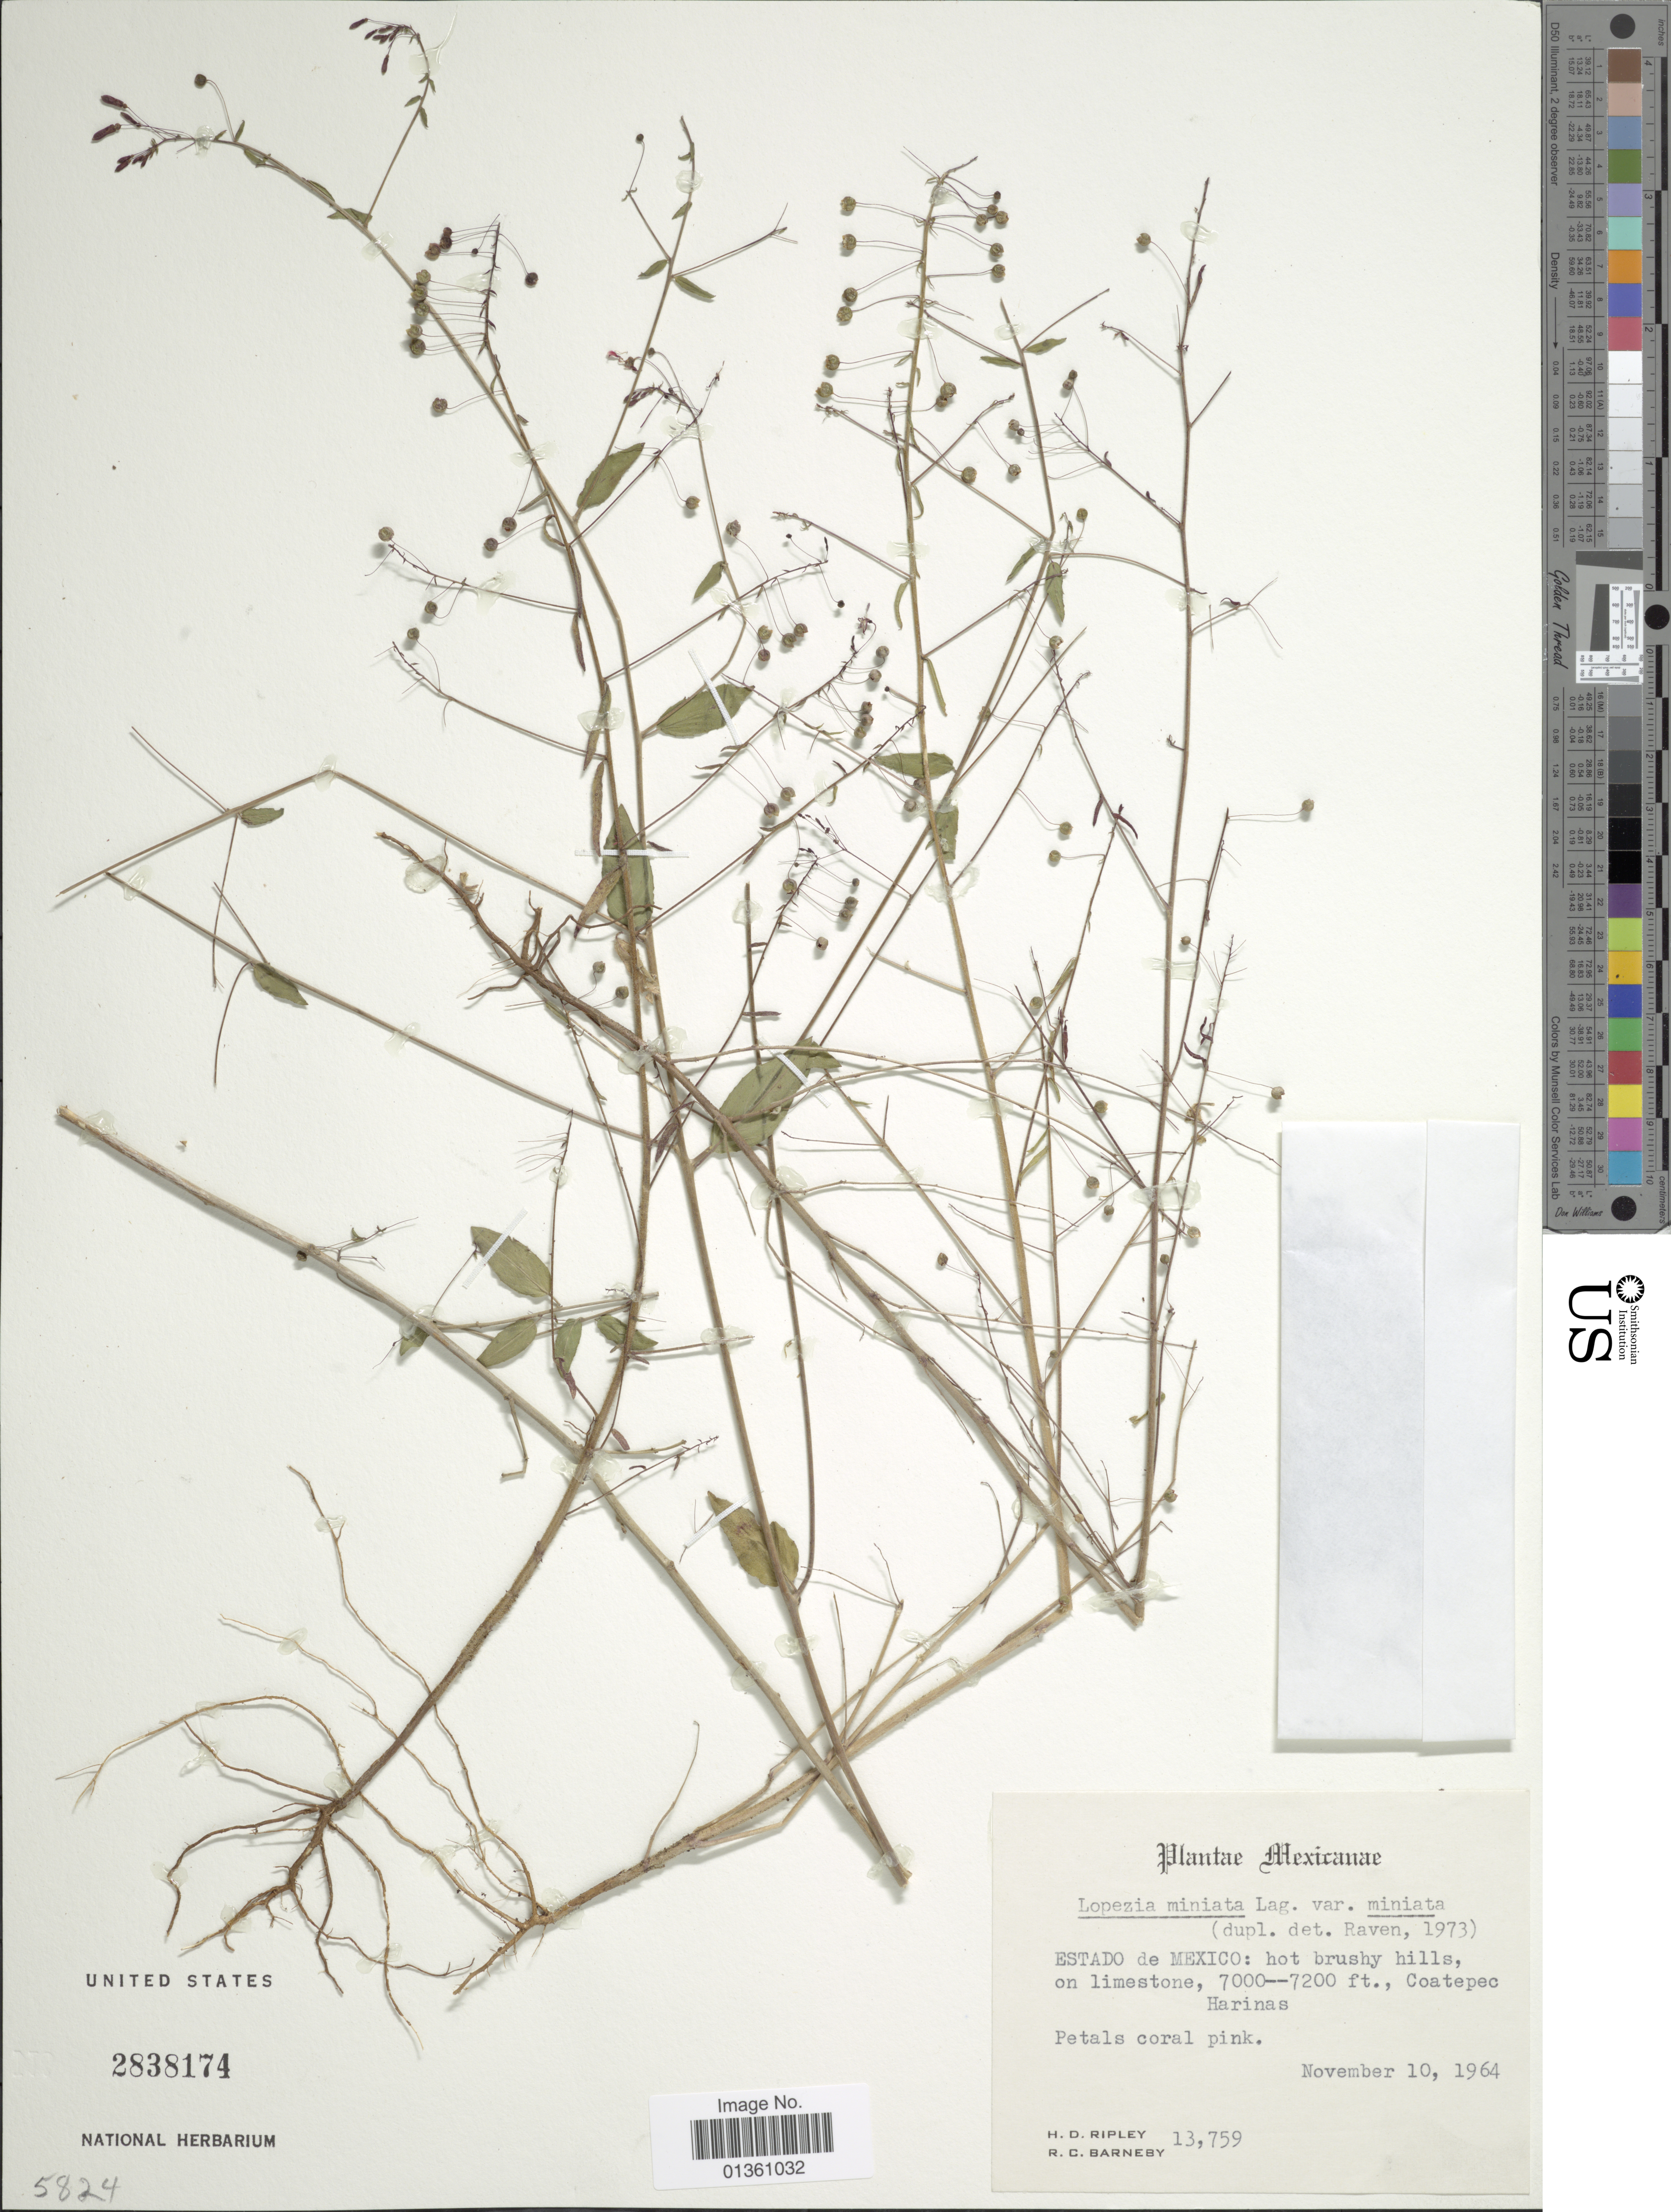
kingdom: Plantae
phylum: Tracheophyta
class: Magnoliopsida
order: Myrtales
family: Onagraceae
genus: Lopezia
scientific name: Lopezia miniata subsp. miniata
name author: Lag. ex DC.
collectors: H. Ripley & R. C. Barneby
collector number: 13759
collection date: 1964-11-10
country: Mexico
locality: Coatepec Harinas.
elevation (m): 2134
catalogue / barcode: US 2838174